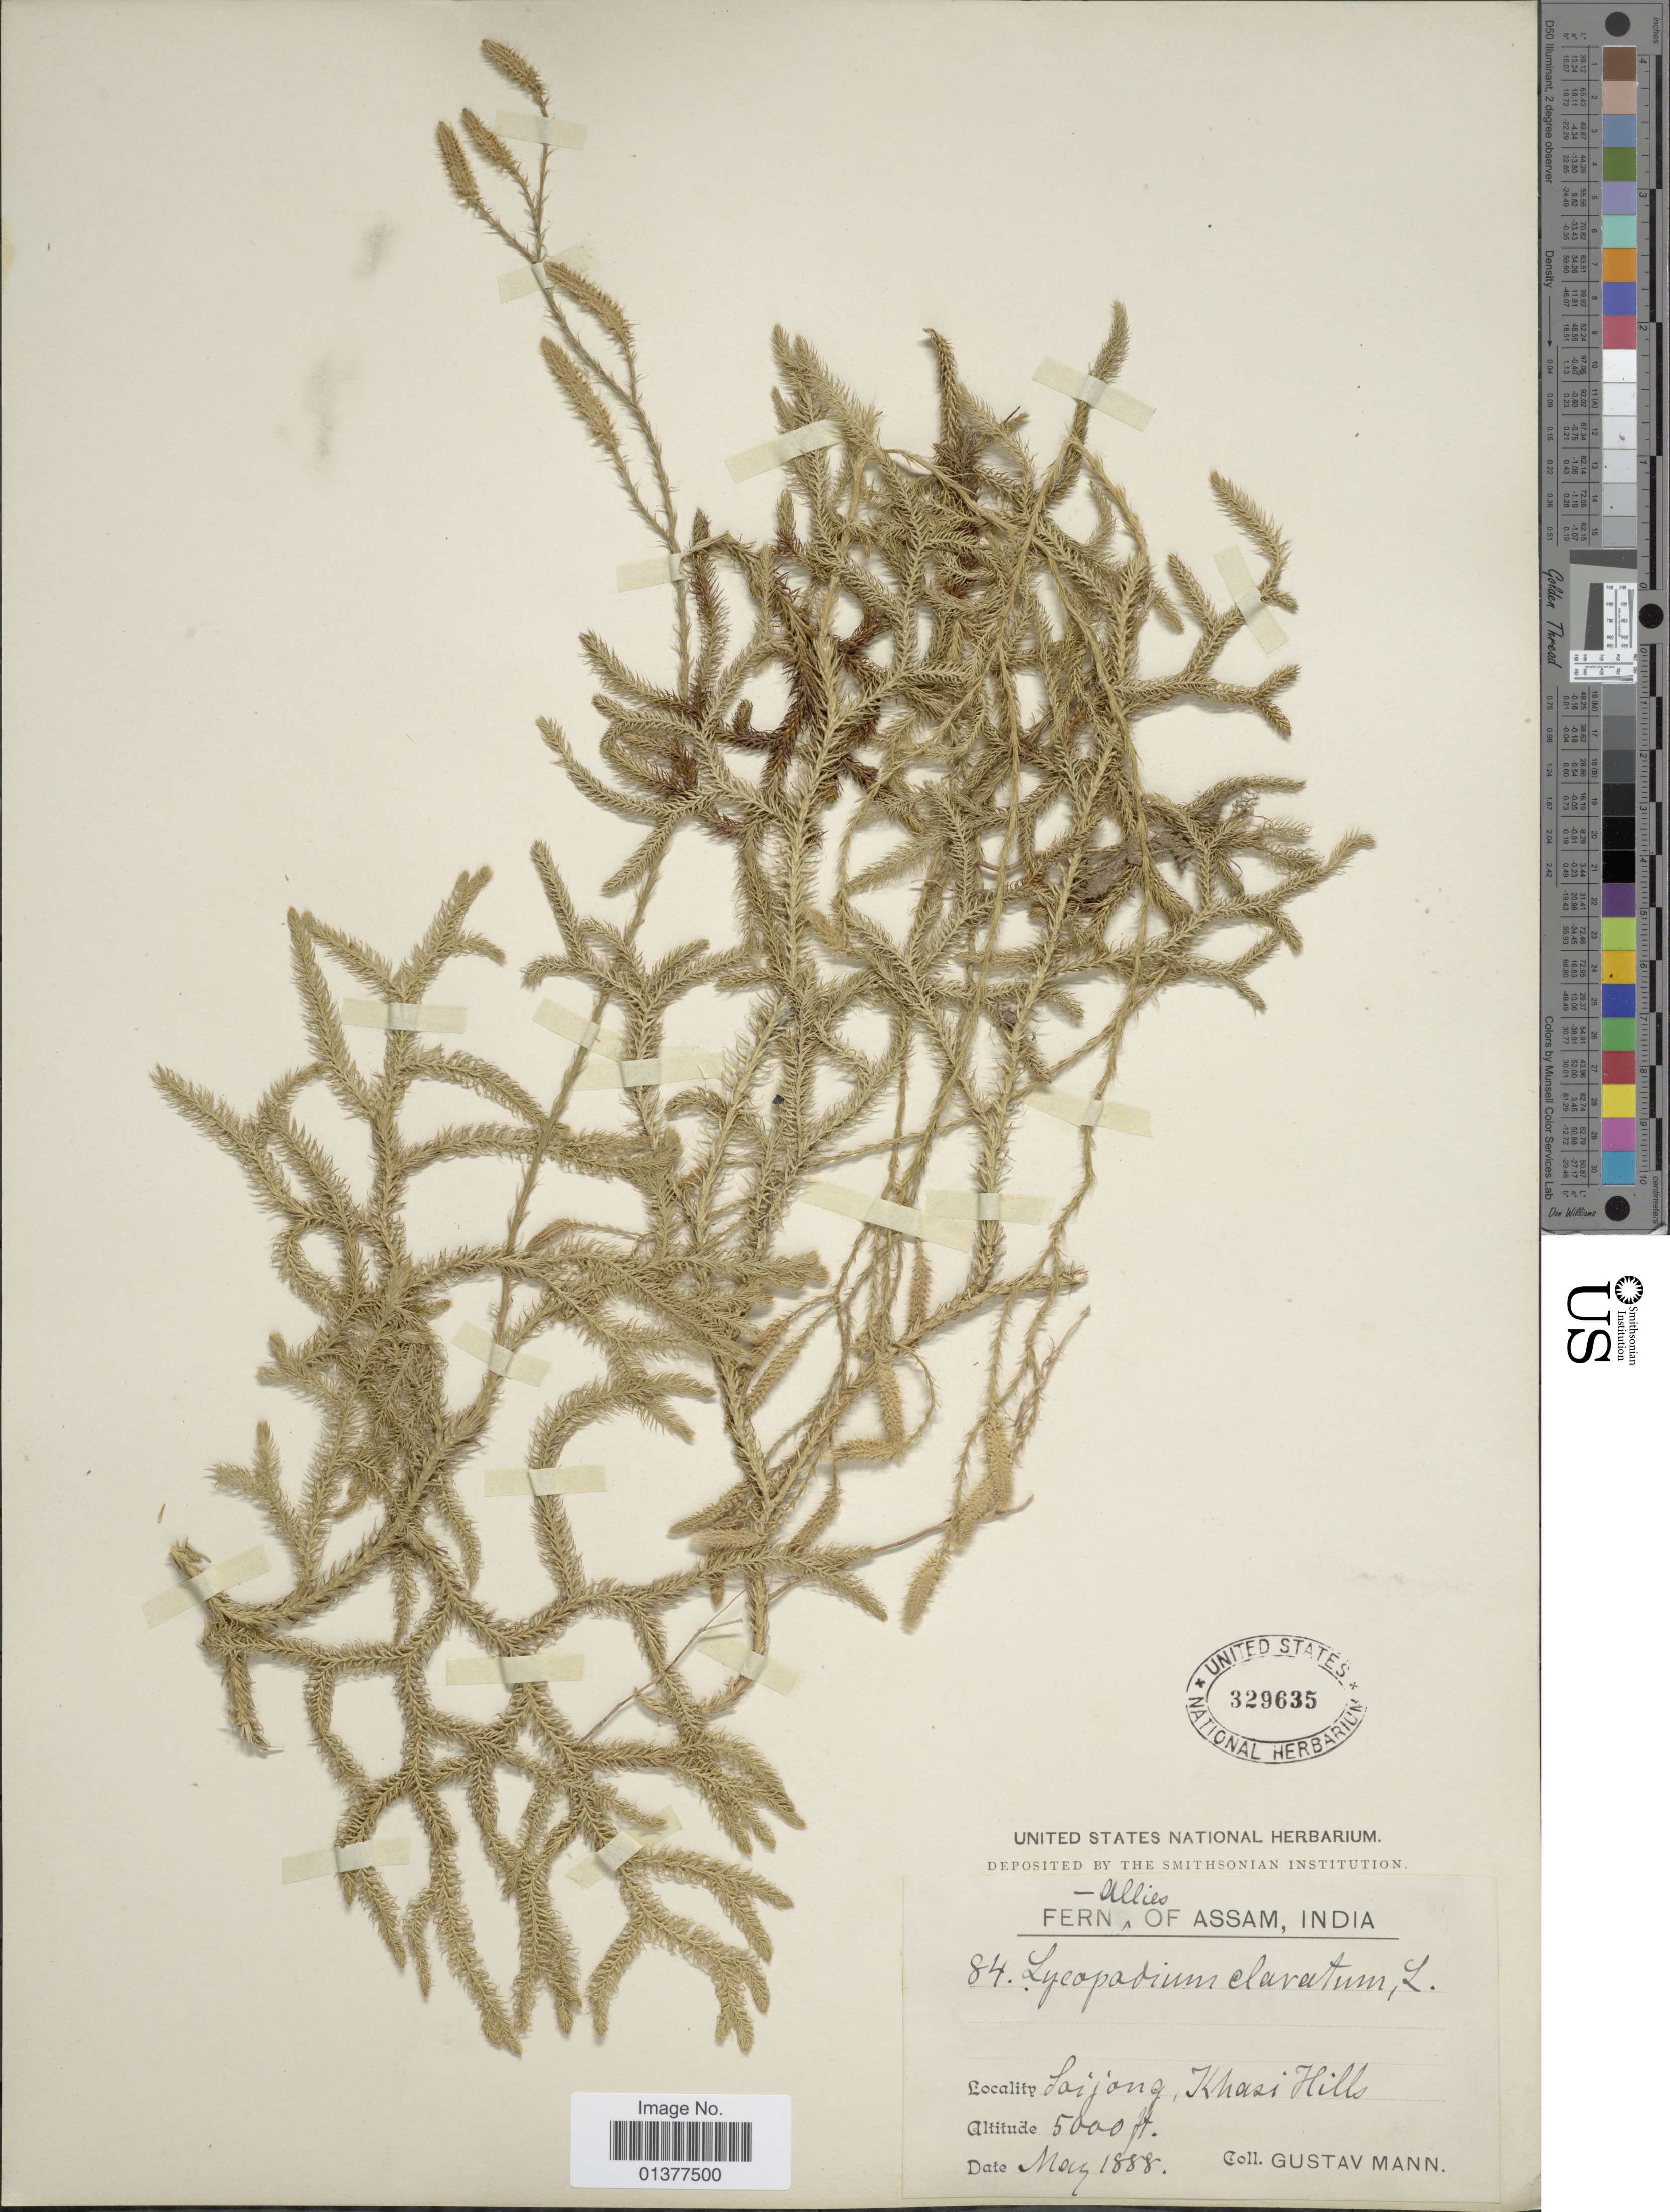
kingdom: Plantae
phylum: Tracheophyta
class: Lycopodiopsida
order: Lycopodiales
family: Lycopodiaceae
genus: Lycopodium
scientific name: Lycopodium clavatum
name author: L.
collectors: G. Mann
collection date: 1888-05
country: India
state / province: Meghalaya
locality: Soijong, Khasi hills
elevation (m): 1524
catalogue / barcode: US 329635